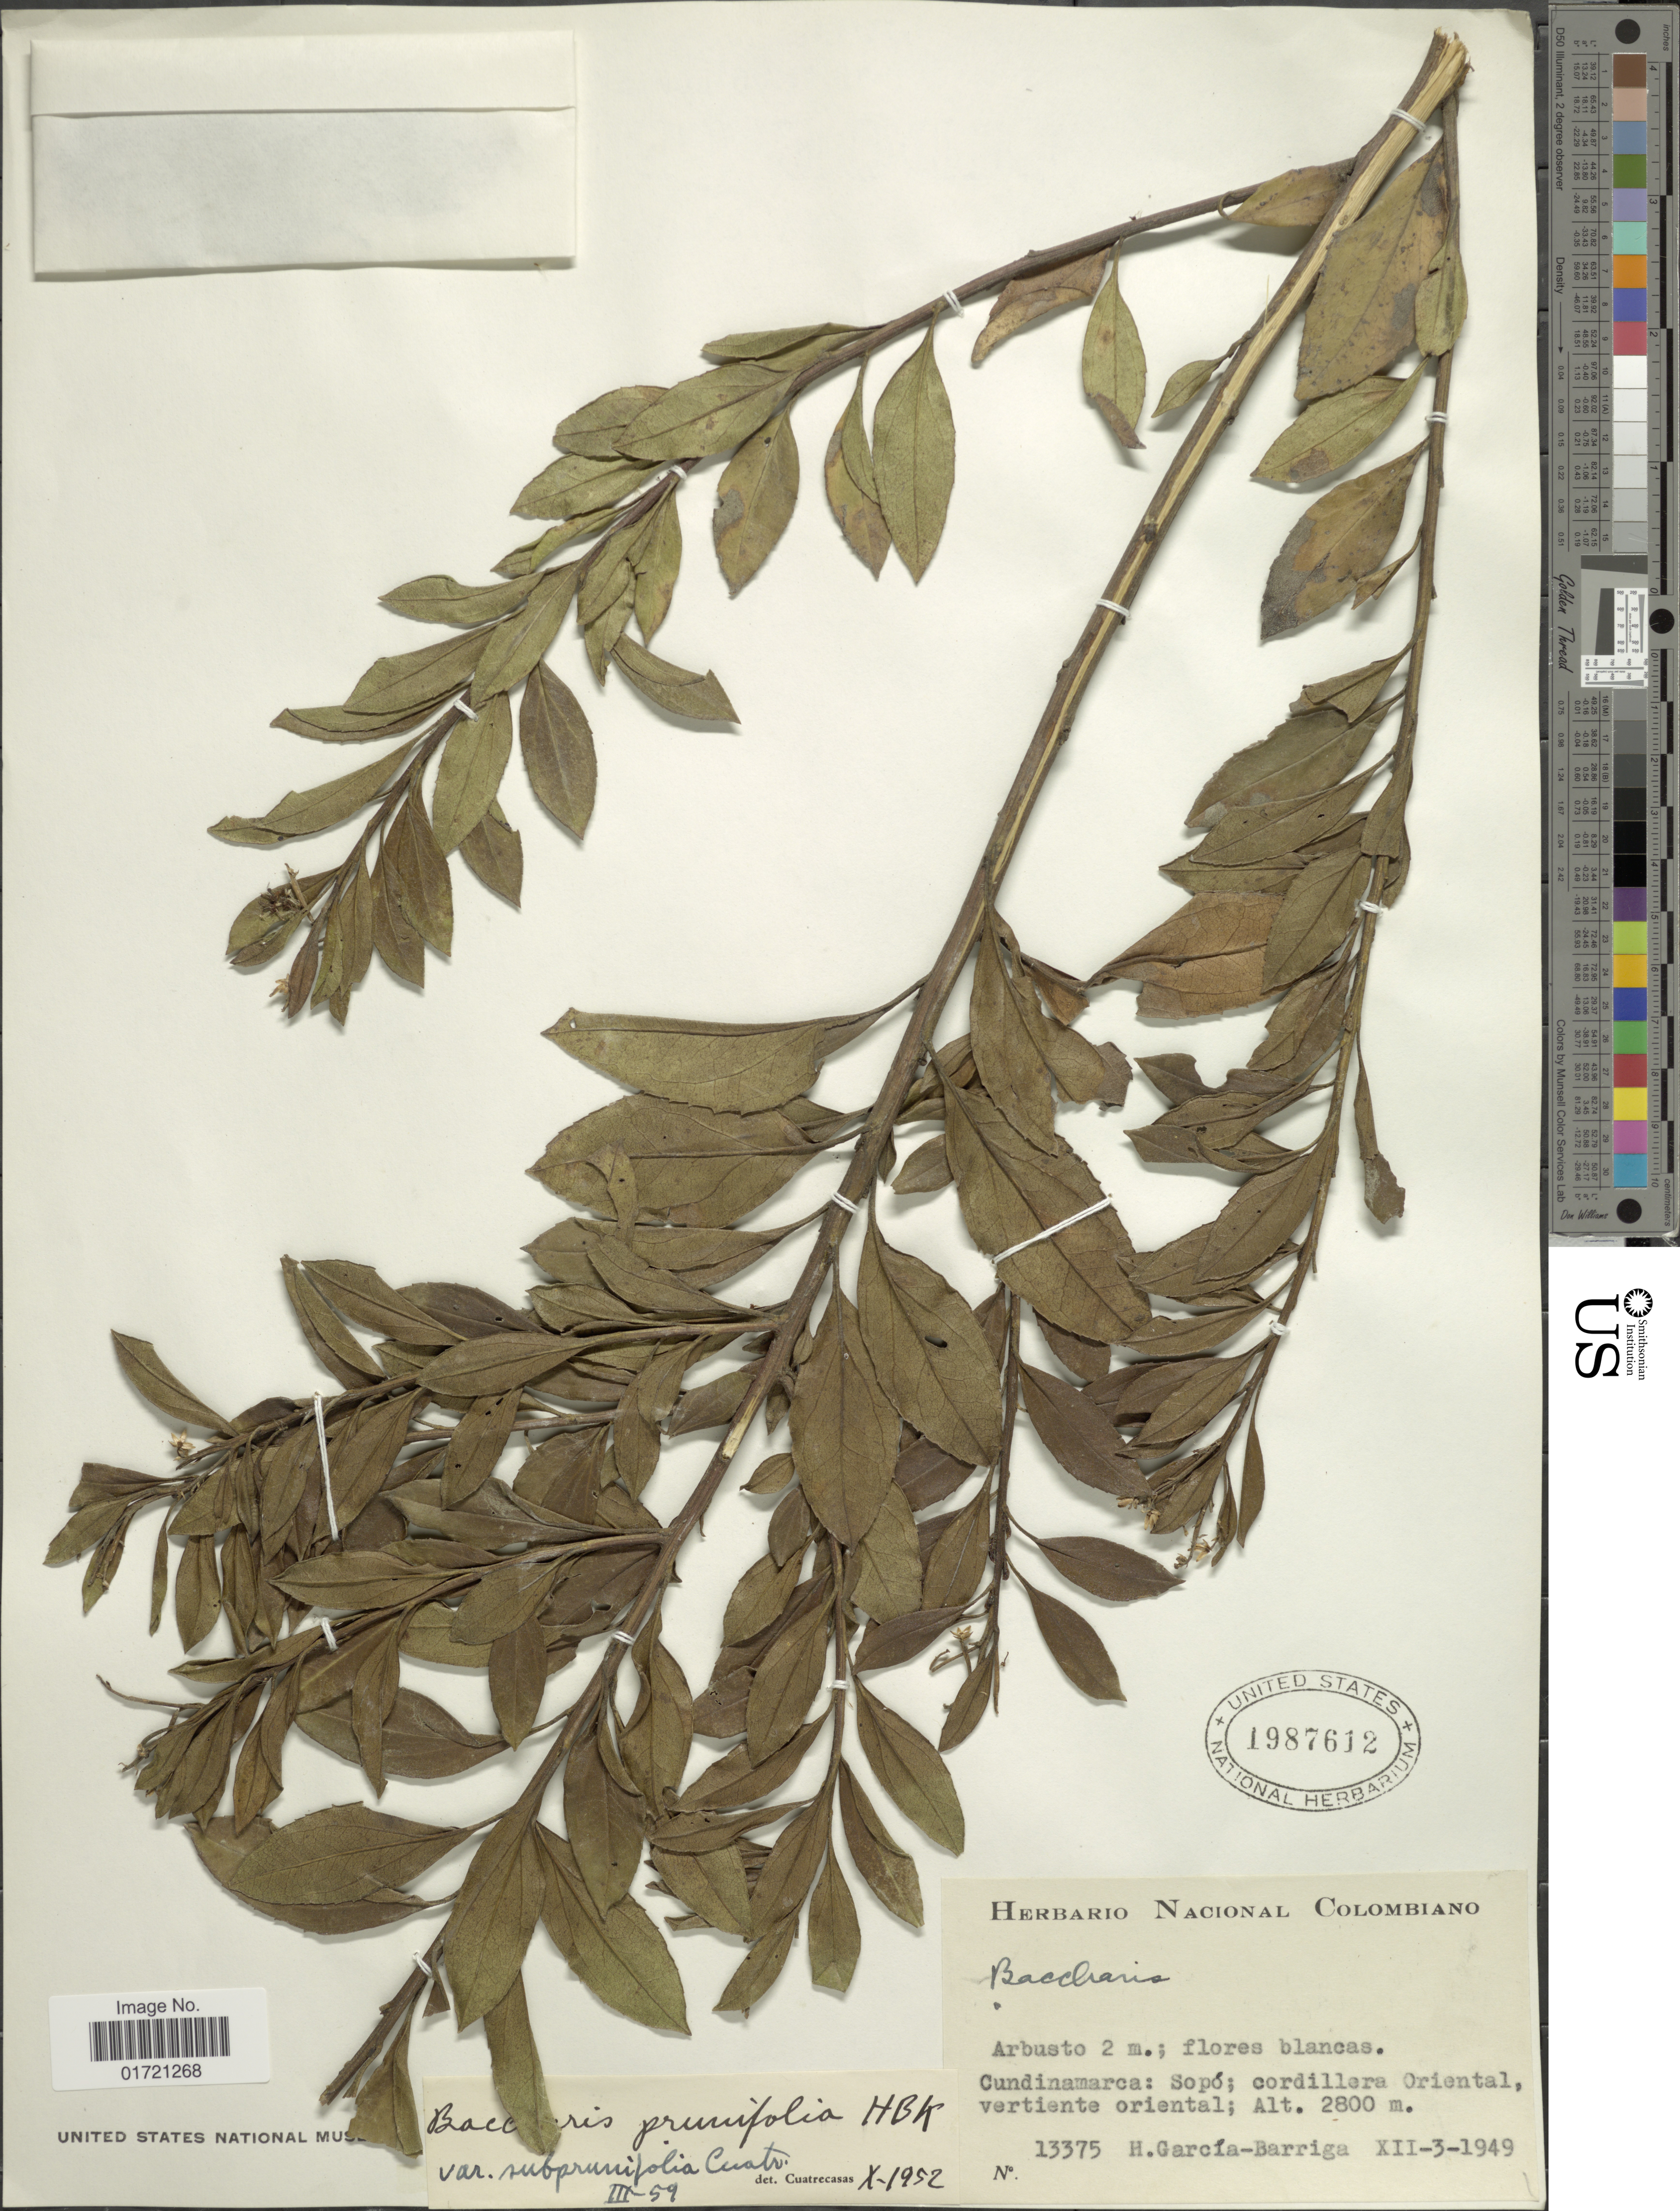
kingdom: Plantae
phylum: Tracheophyta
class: Magnoliopsida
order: Asterales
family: Asteraceae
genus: Baccharis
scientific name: Baccharis prunifolia var. subprunifolia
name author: Cuatrec.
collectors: H. García Barriga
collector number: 13375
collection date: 1949-12-03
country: Colombia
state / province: Cundinamarca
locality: Cundinamarca: Sopó; cordillera Oriental, vertiente oriental.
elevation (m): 2800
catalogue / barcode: US 1987612